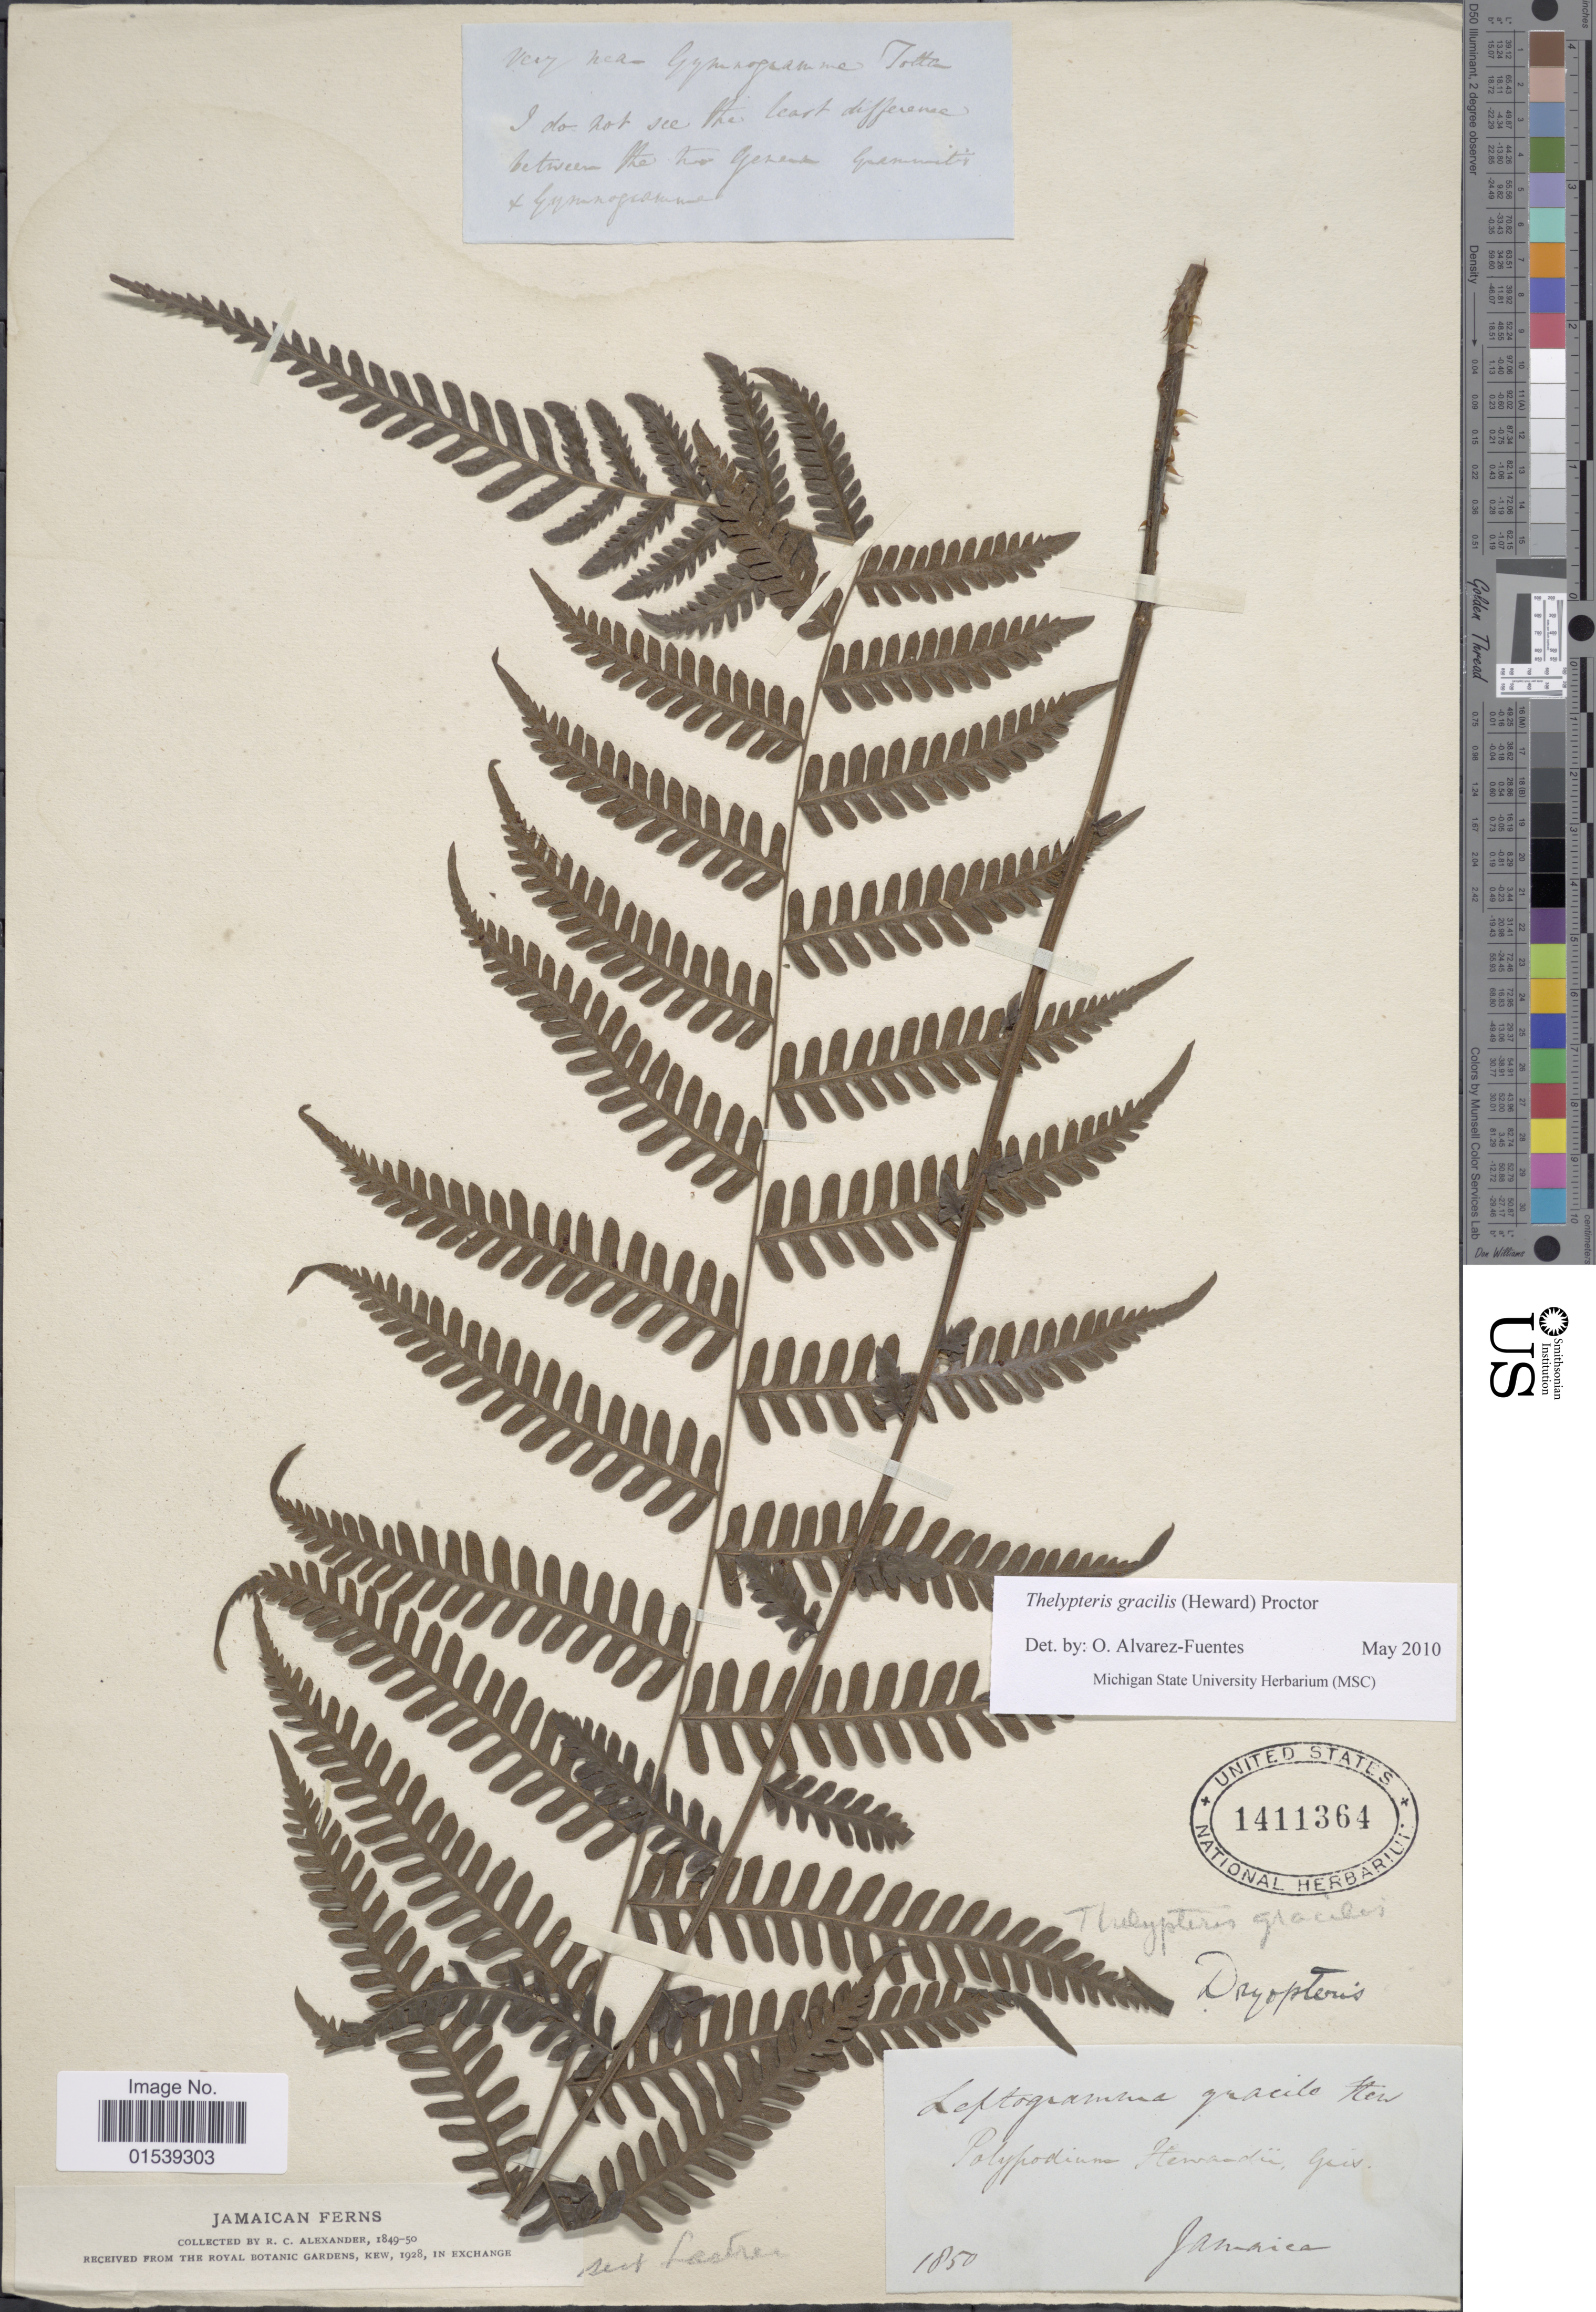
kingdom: Plantae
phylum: Tracheophyta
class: Polypodiopsida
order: Polypodiales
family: Thelypteridaceae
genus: Amauropelta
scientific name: Amauropelta gracilis ined. 2015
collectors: R. C. Alexander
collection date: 1850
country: Jamaica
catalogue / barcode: US 1411364